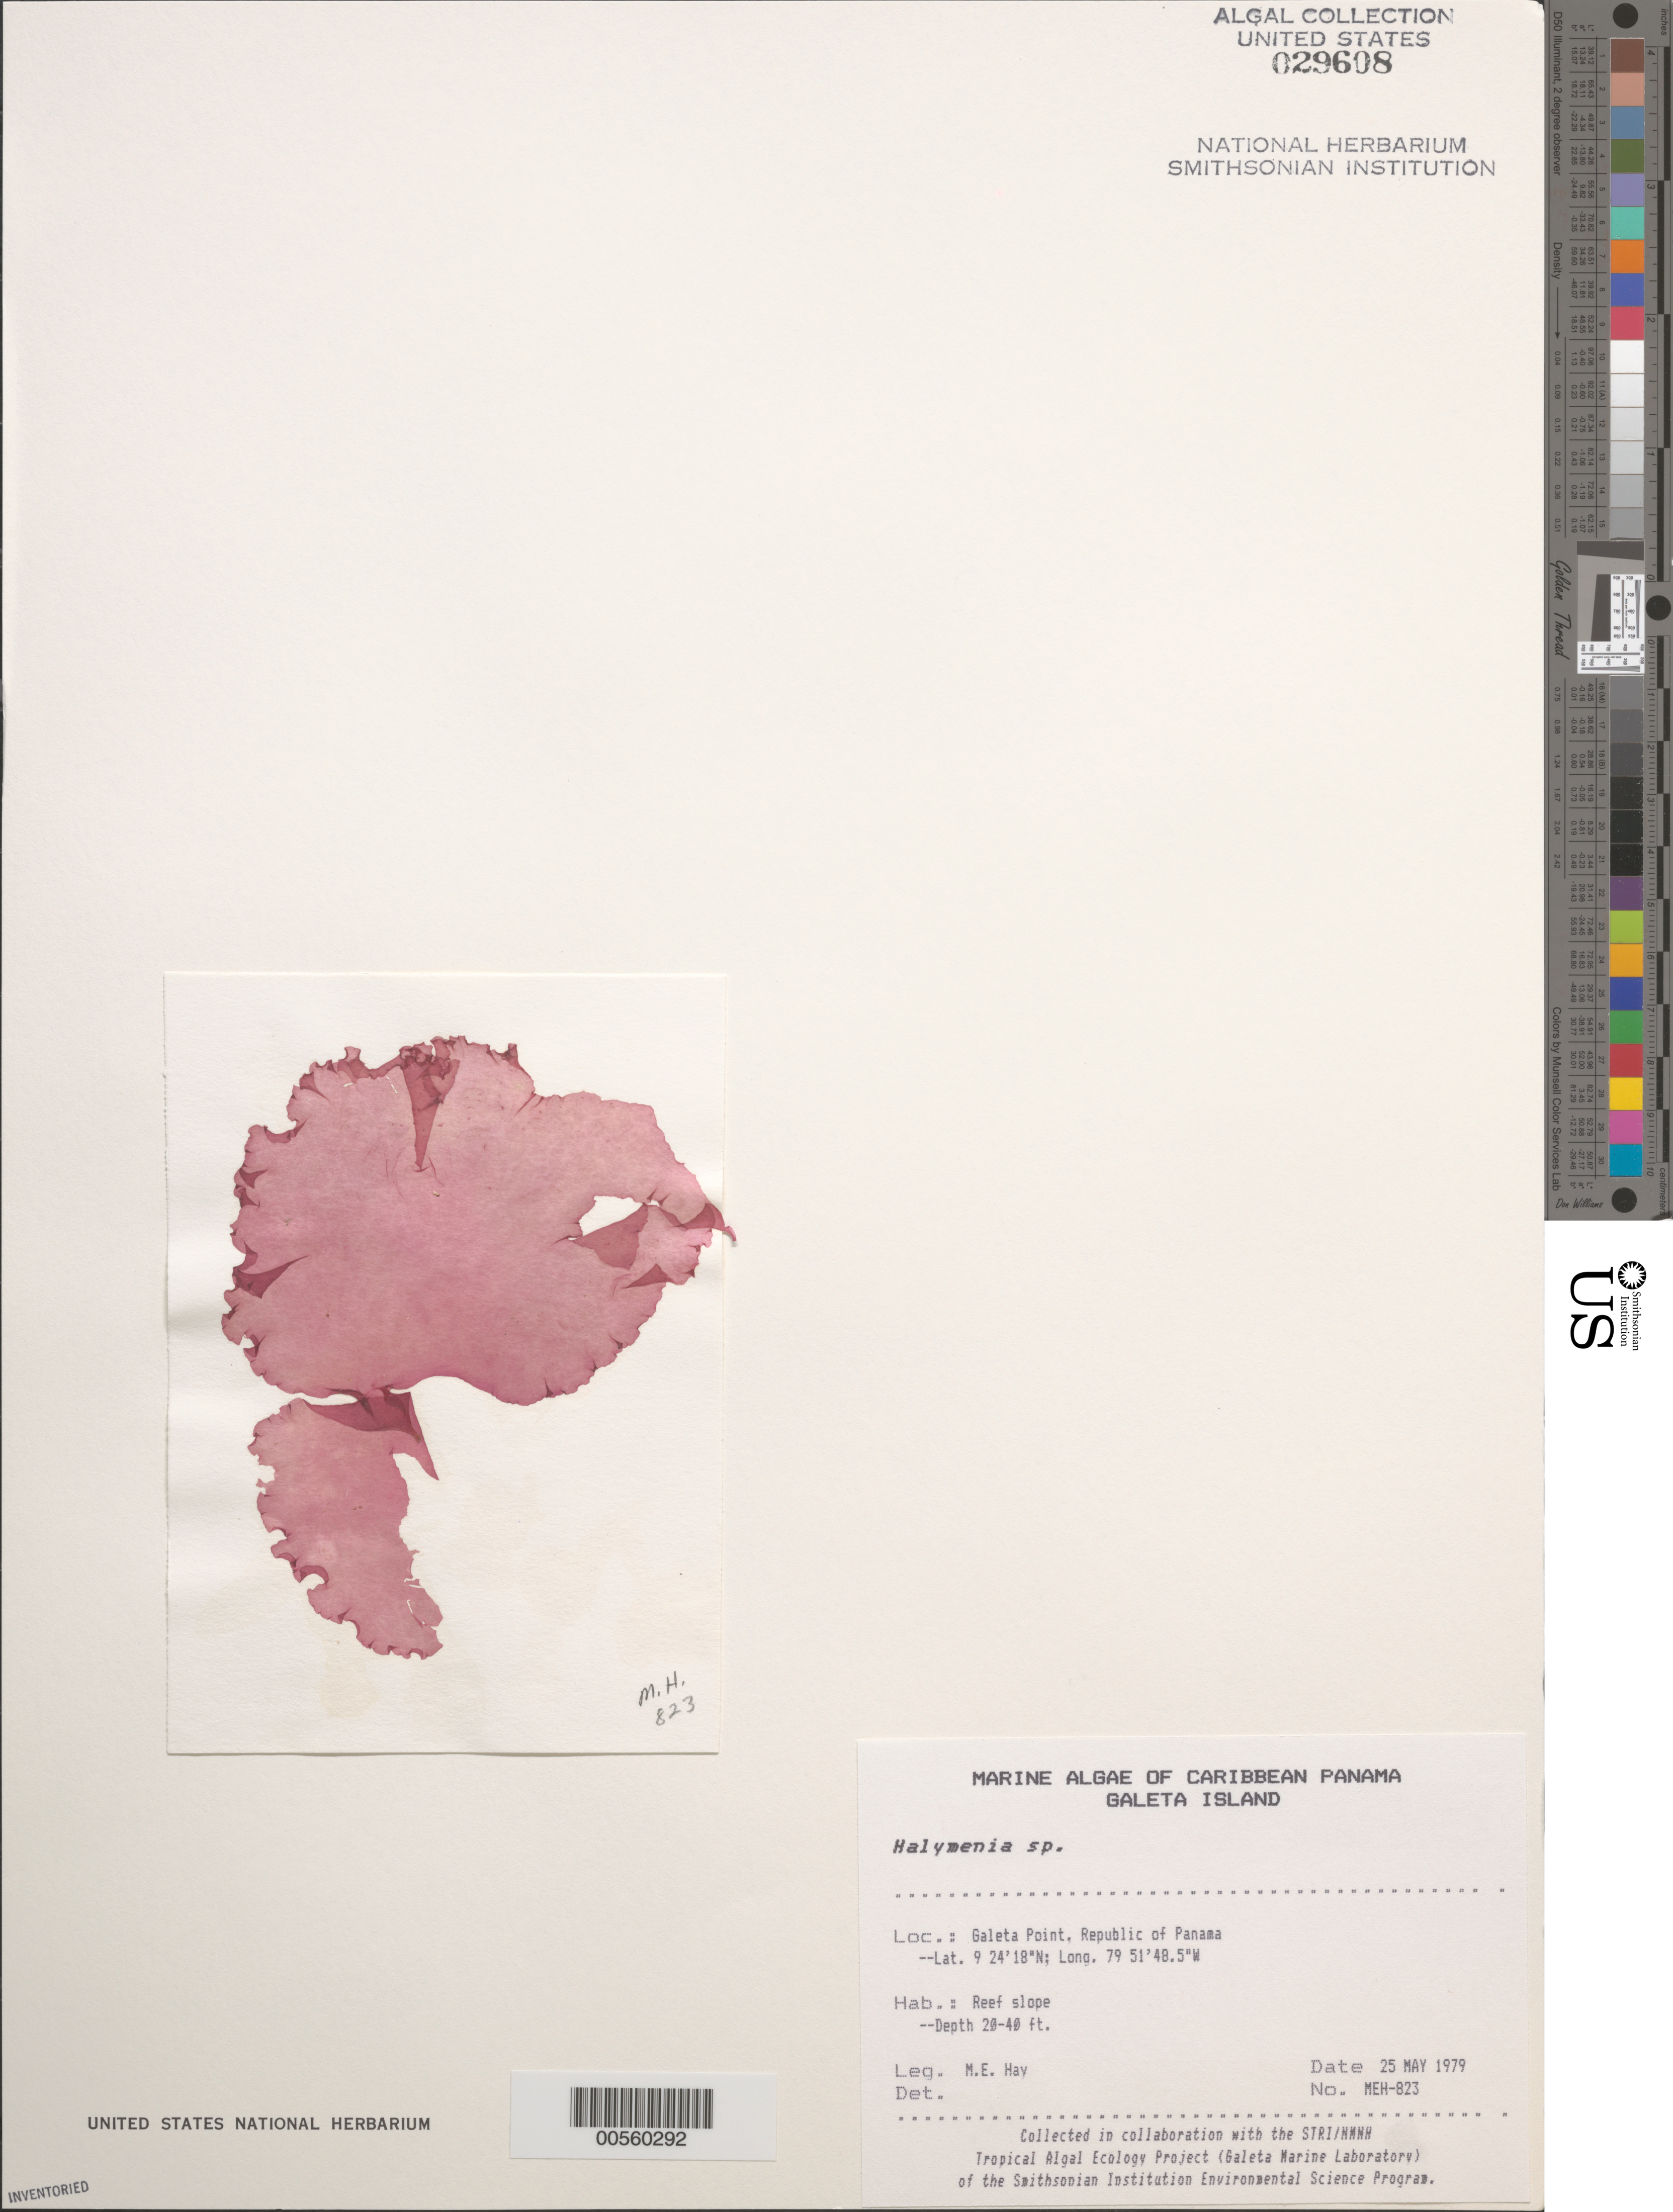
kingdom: Plantae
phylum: Rhodophyta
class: Florideophyceae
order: Halymeniales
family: Halymeniaceae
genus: Halymenia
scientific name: Halymenia sp.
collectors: M. E. Hay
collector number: MEH-823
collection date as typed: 25 May 1979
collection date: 1979-05-25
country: Panama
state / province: Colón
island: Galeta Island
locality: Galeta Point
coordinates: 9 24' 18" N, 79 51' 48.5" W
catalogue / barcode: US 29608